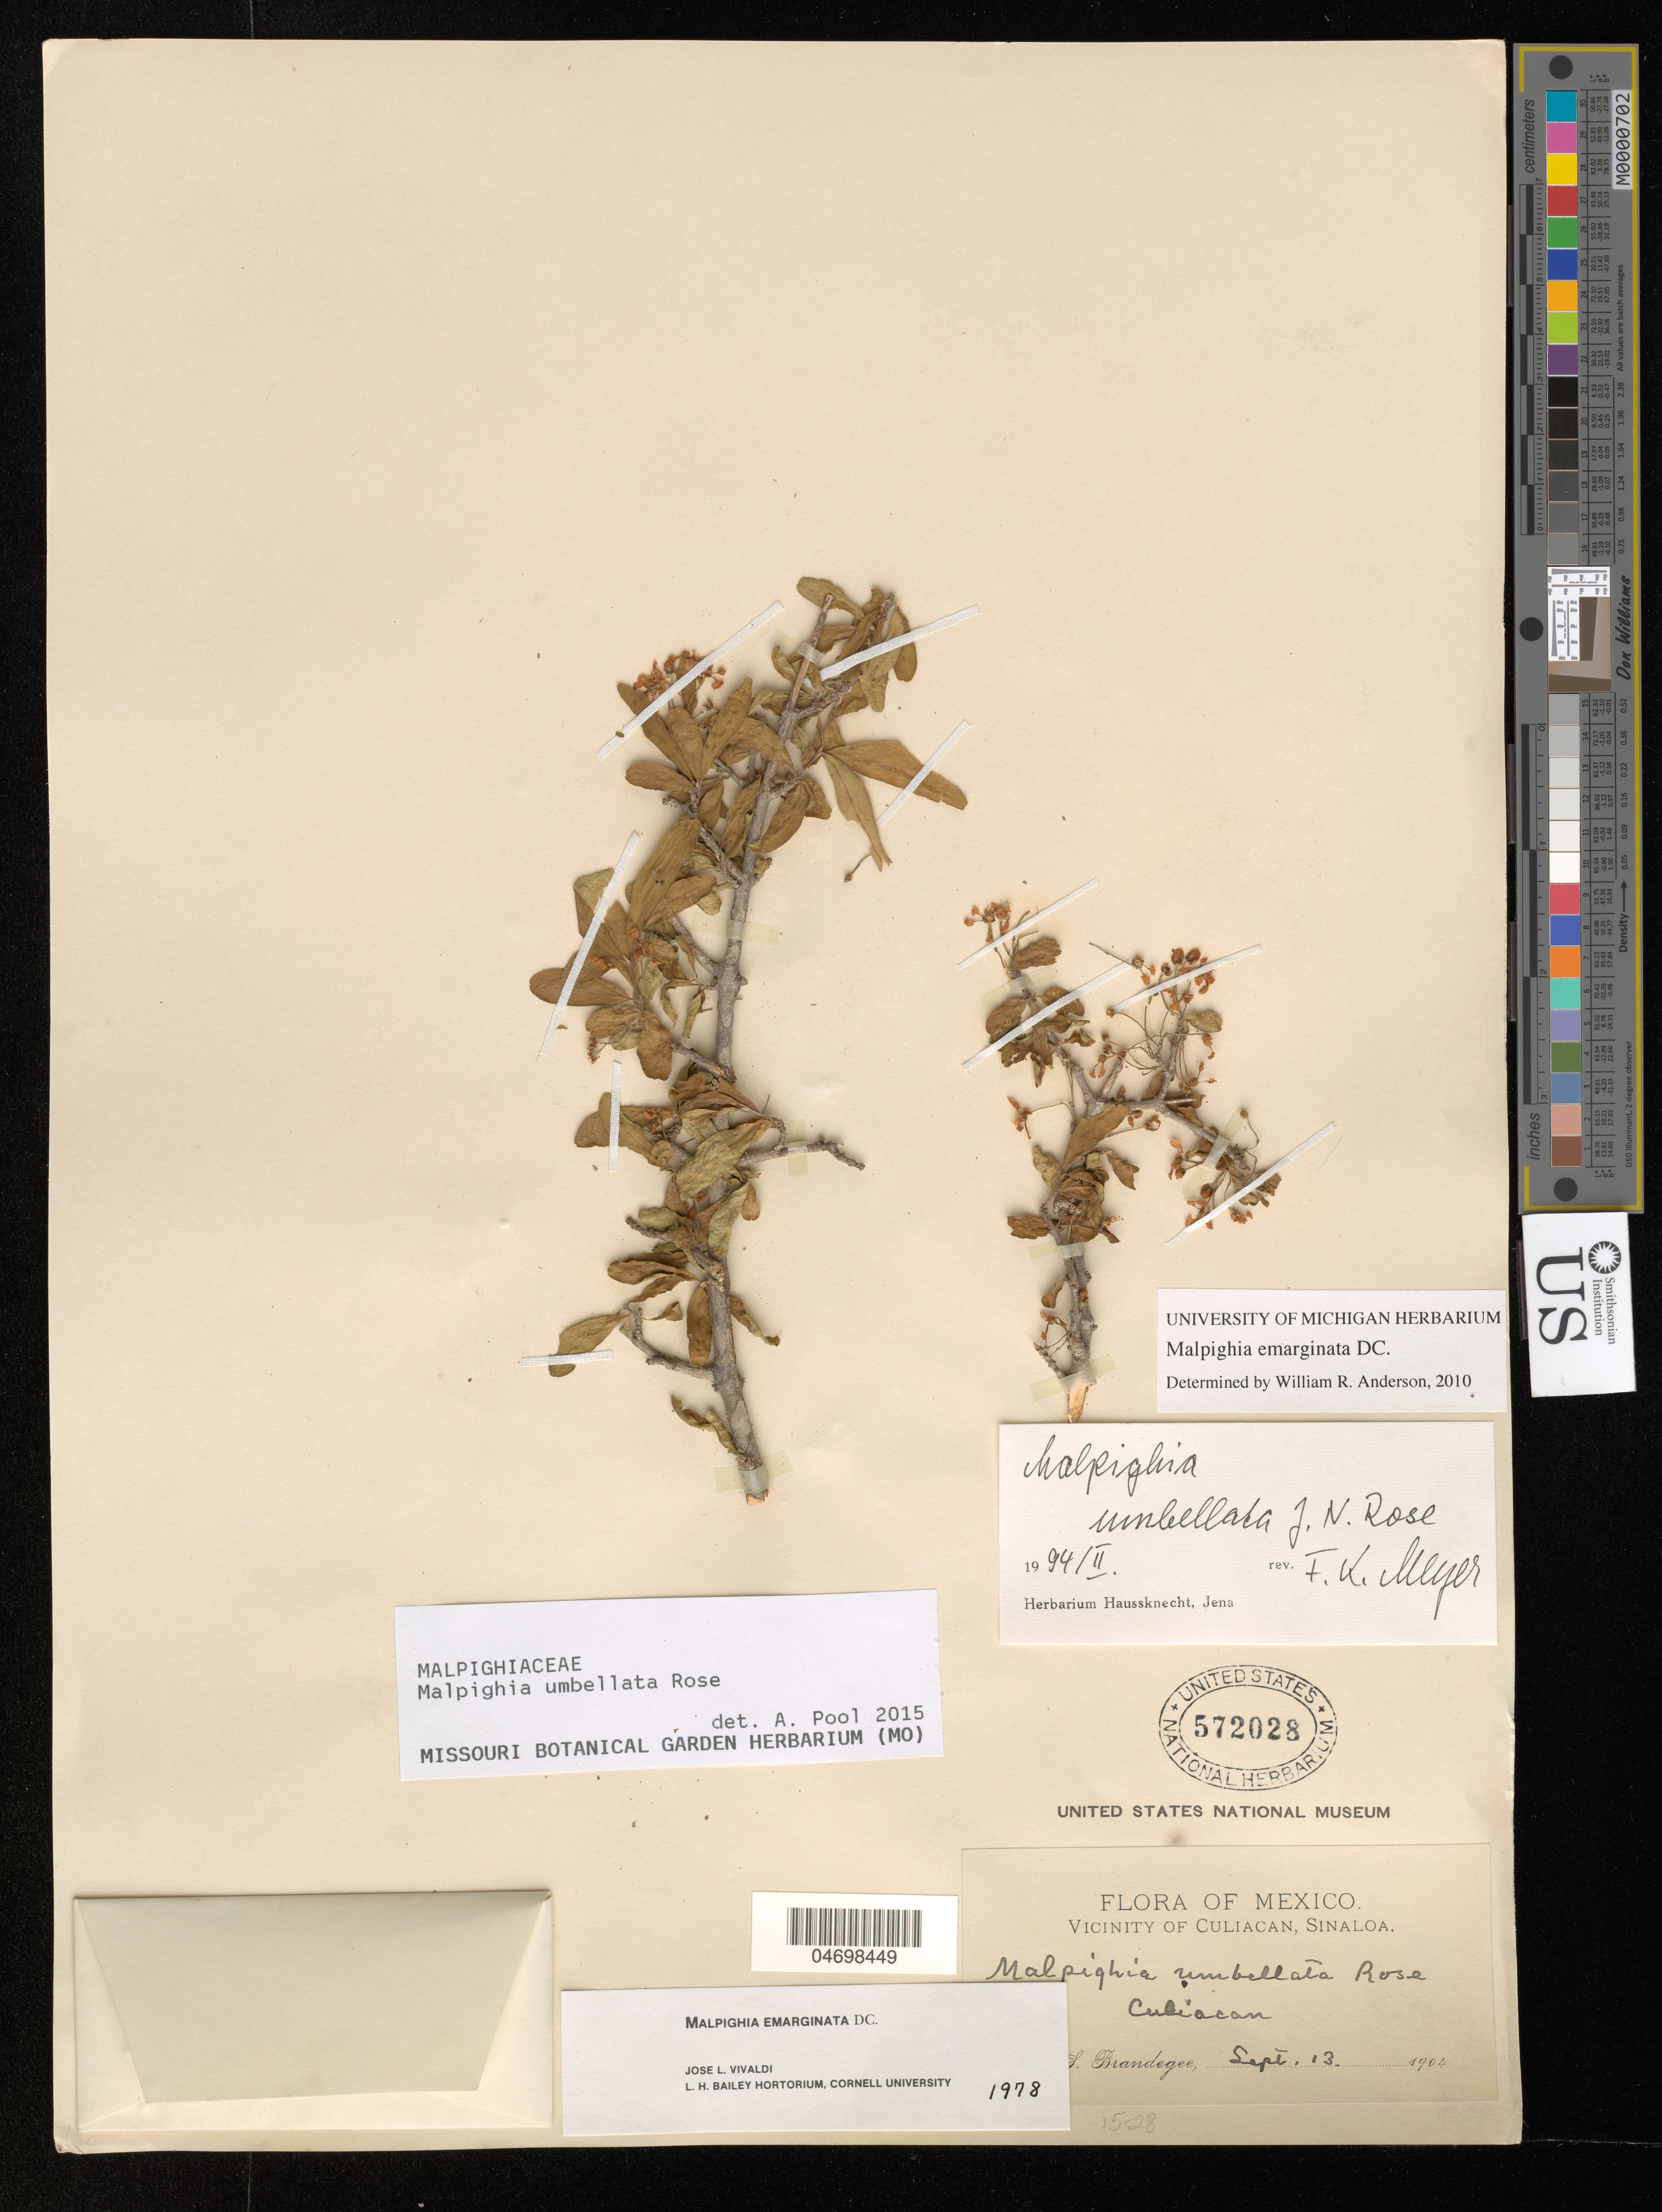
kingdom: Plantae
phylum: Tracheophyta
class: Magnoliopsida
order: Malpighiales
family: Malpighiaceae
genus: Malpighia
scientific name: Malpighia umbellata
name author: Rose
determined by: Pool, A., (MO), Missouri Botanical Garden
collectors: T. S. Brandegee (herbarium)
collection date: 1904-09-13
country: Mexico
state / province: Sinaloa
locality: Vicinity of Culiacan. Culiacan.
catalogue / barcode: US 572028